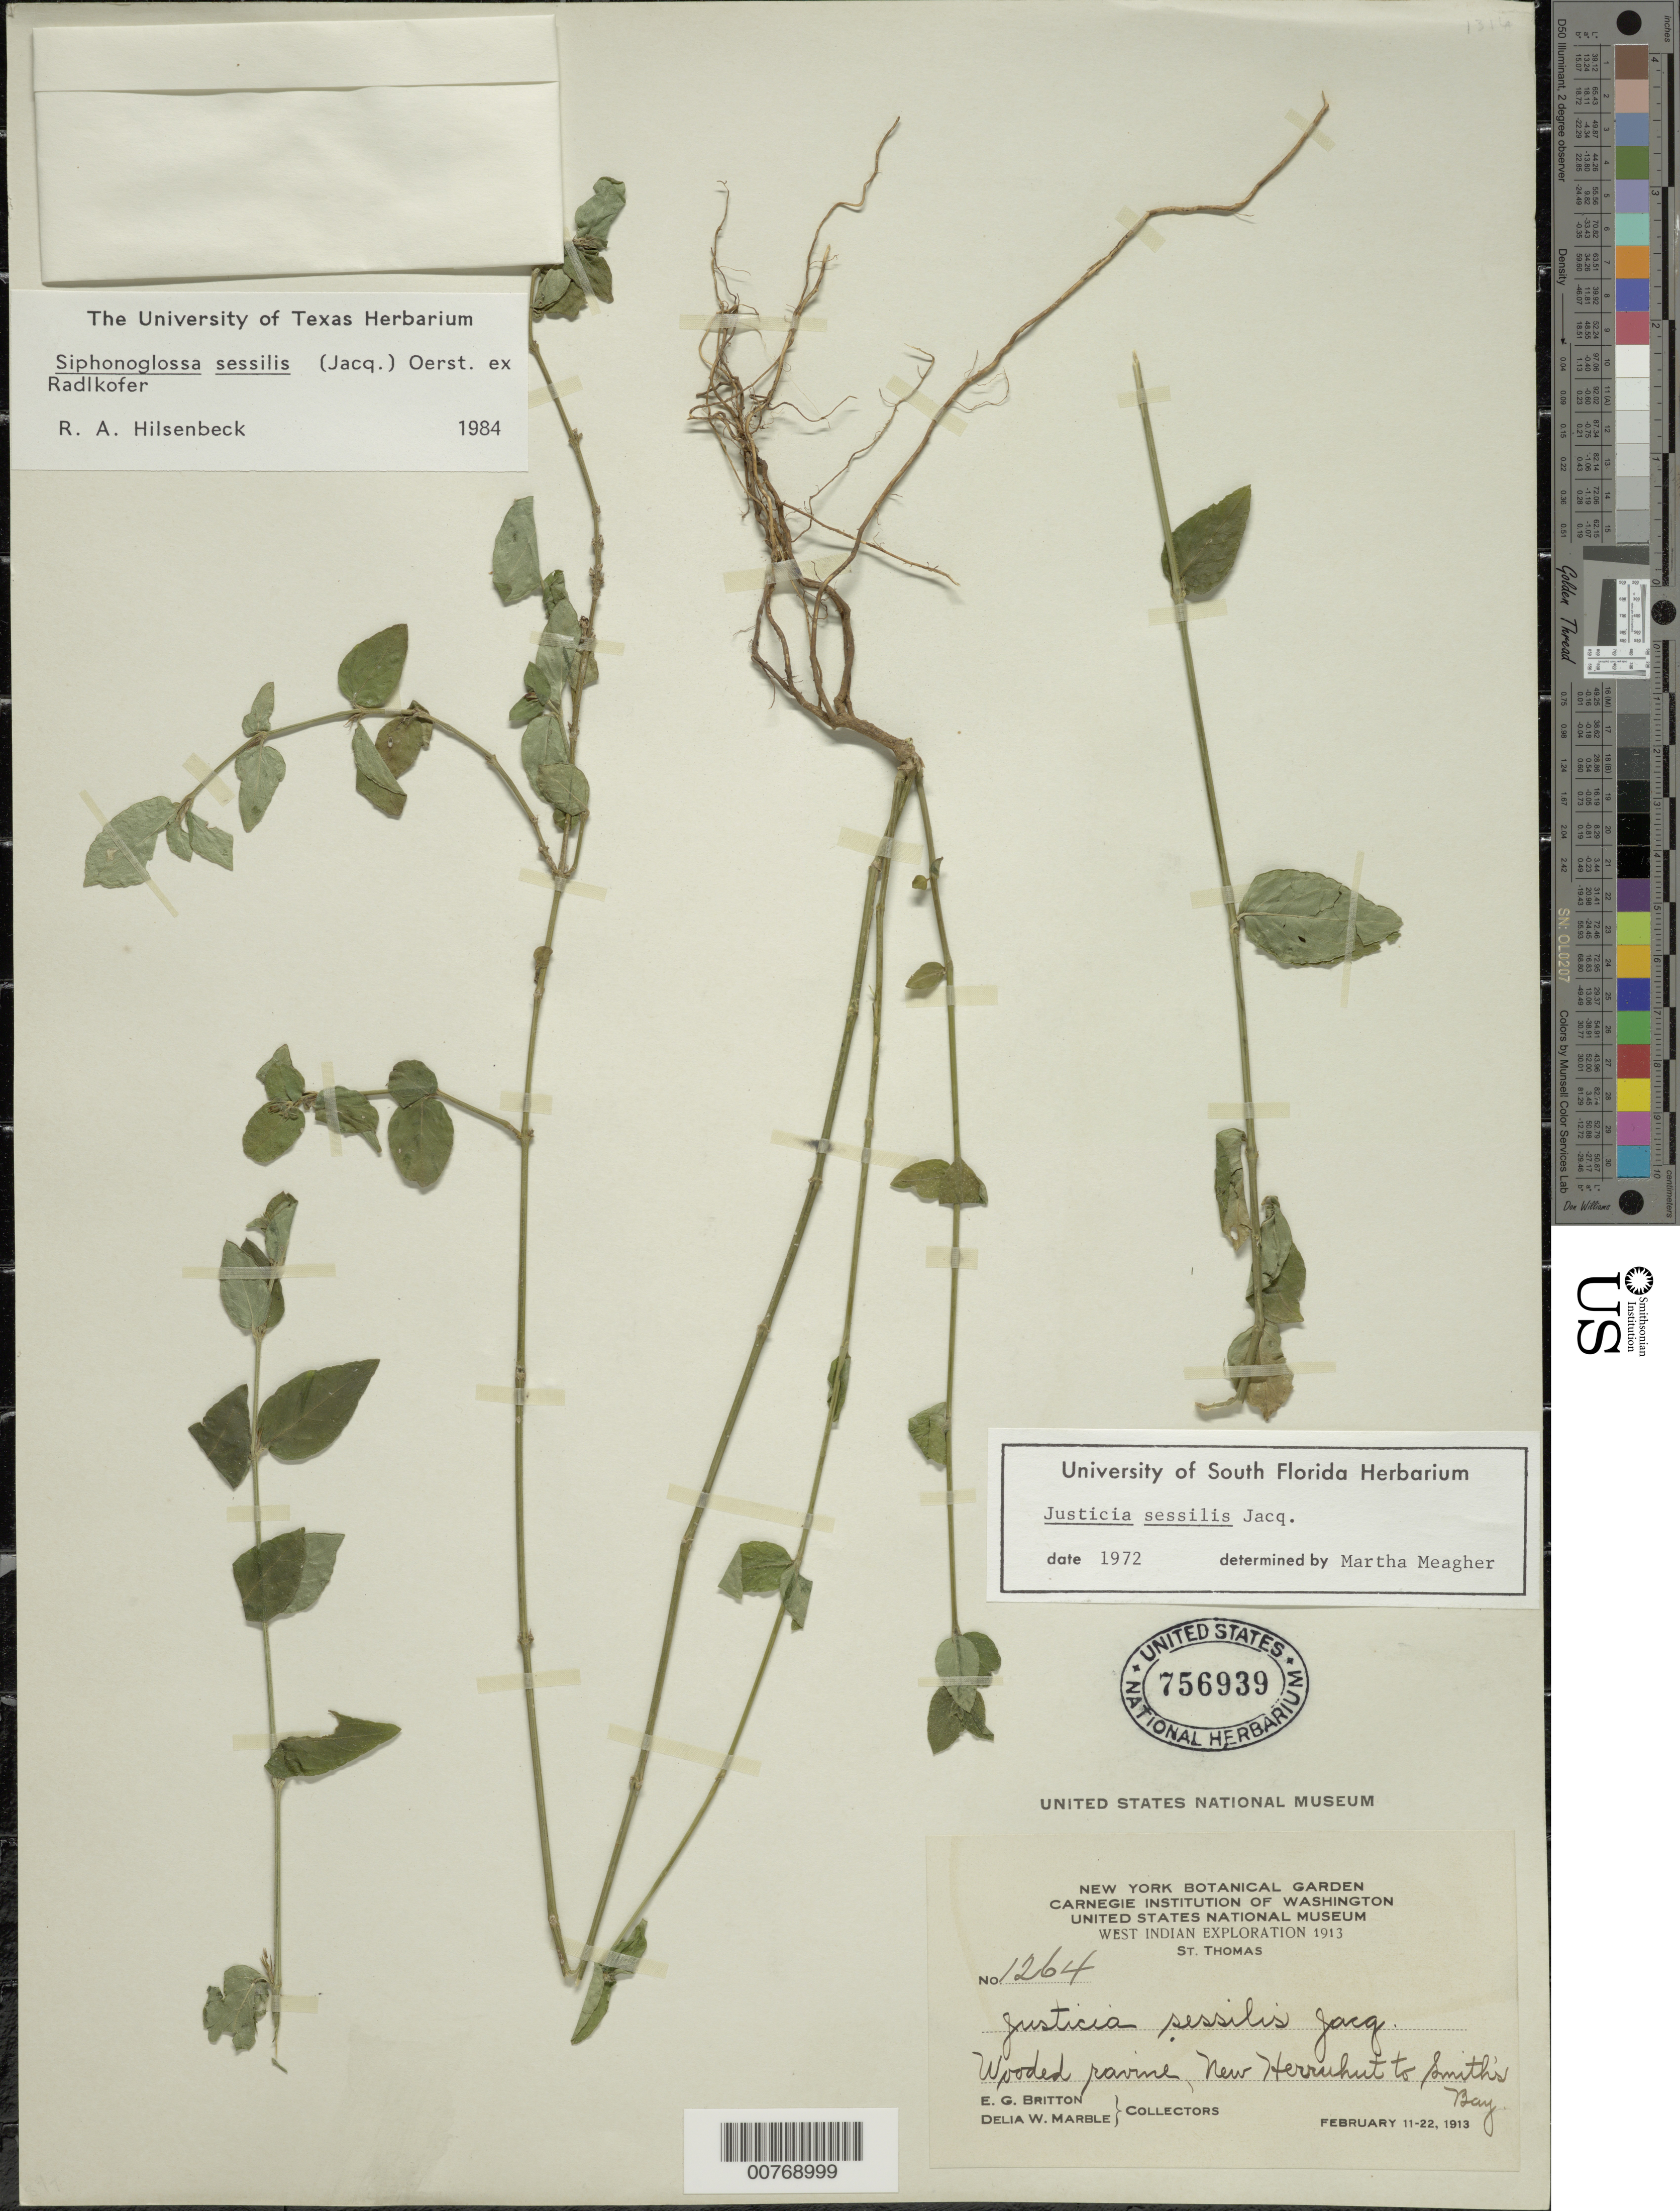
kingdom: Plantae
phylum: Tracheophyta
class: Magnoliopsida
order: Lamiales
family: Acanthaceae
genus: Siphonoglossa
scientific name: Siphonoglossa sessilis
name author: (Jacq.) D.N. Gibson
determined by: Acevedo-Rodríguez, P., (BOT), Smithsonian Institution - National Museum of Natural History (UNITED STATES)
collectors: E. G. Britton & D. W. Marble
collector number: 1264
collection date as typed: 11 Feb 1913 to 22 Feb 1913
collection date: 1913-02-11/1913-02-22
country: U.S. Virgin Islands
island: St. Thomas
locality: Near Herruhut to Smith's Bay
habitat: Wooded ravine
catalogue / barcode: US 756939